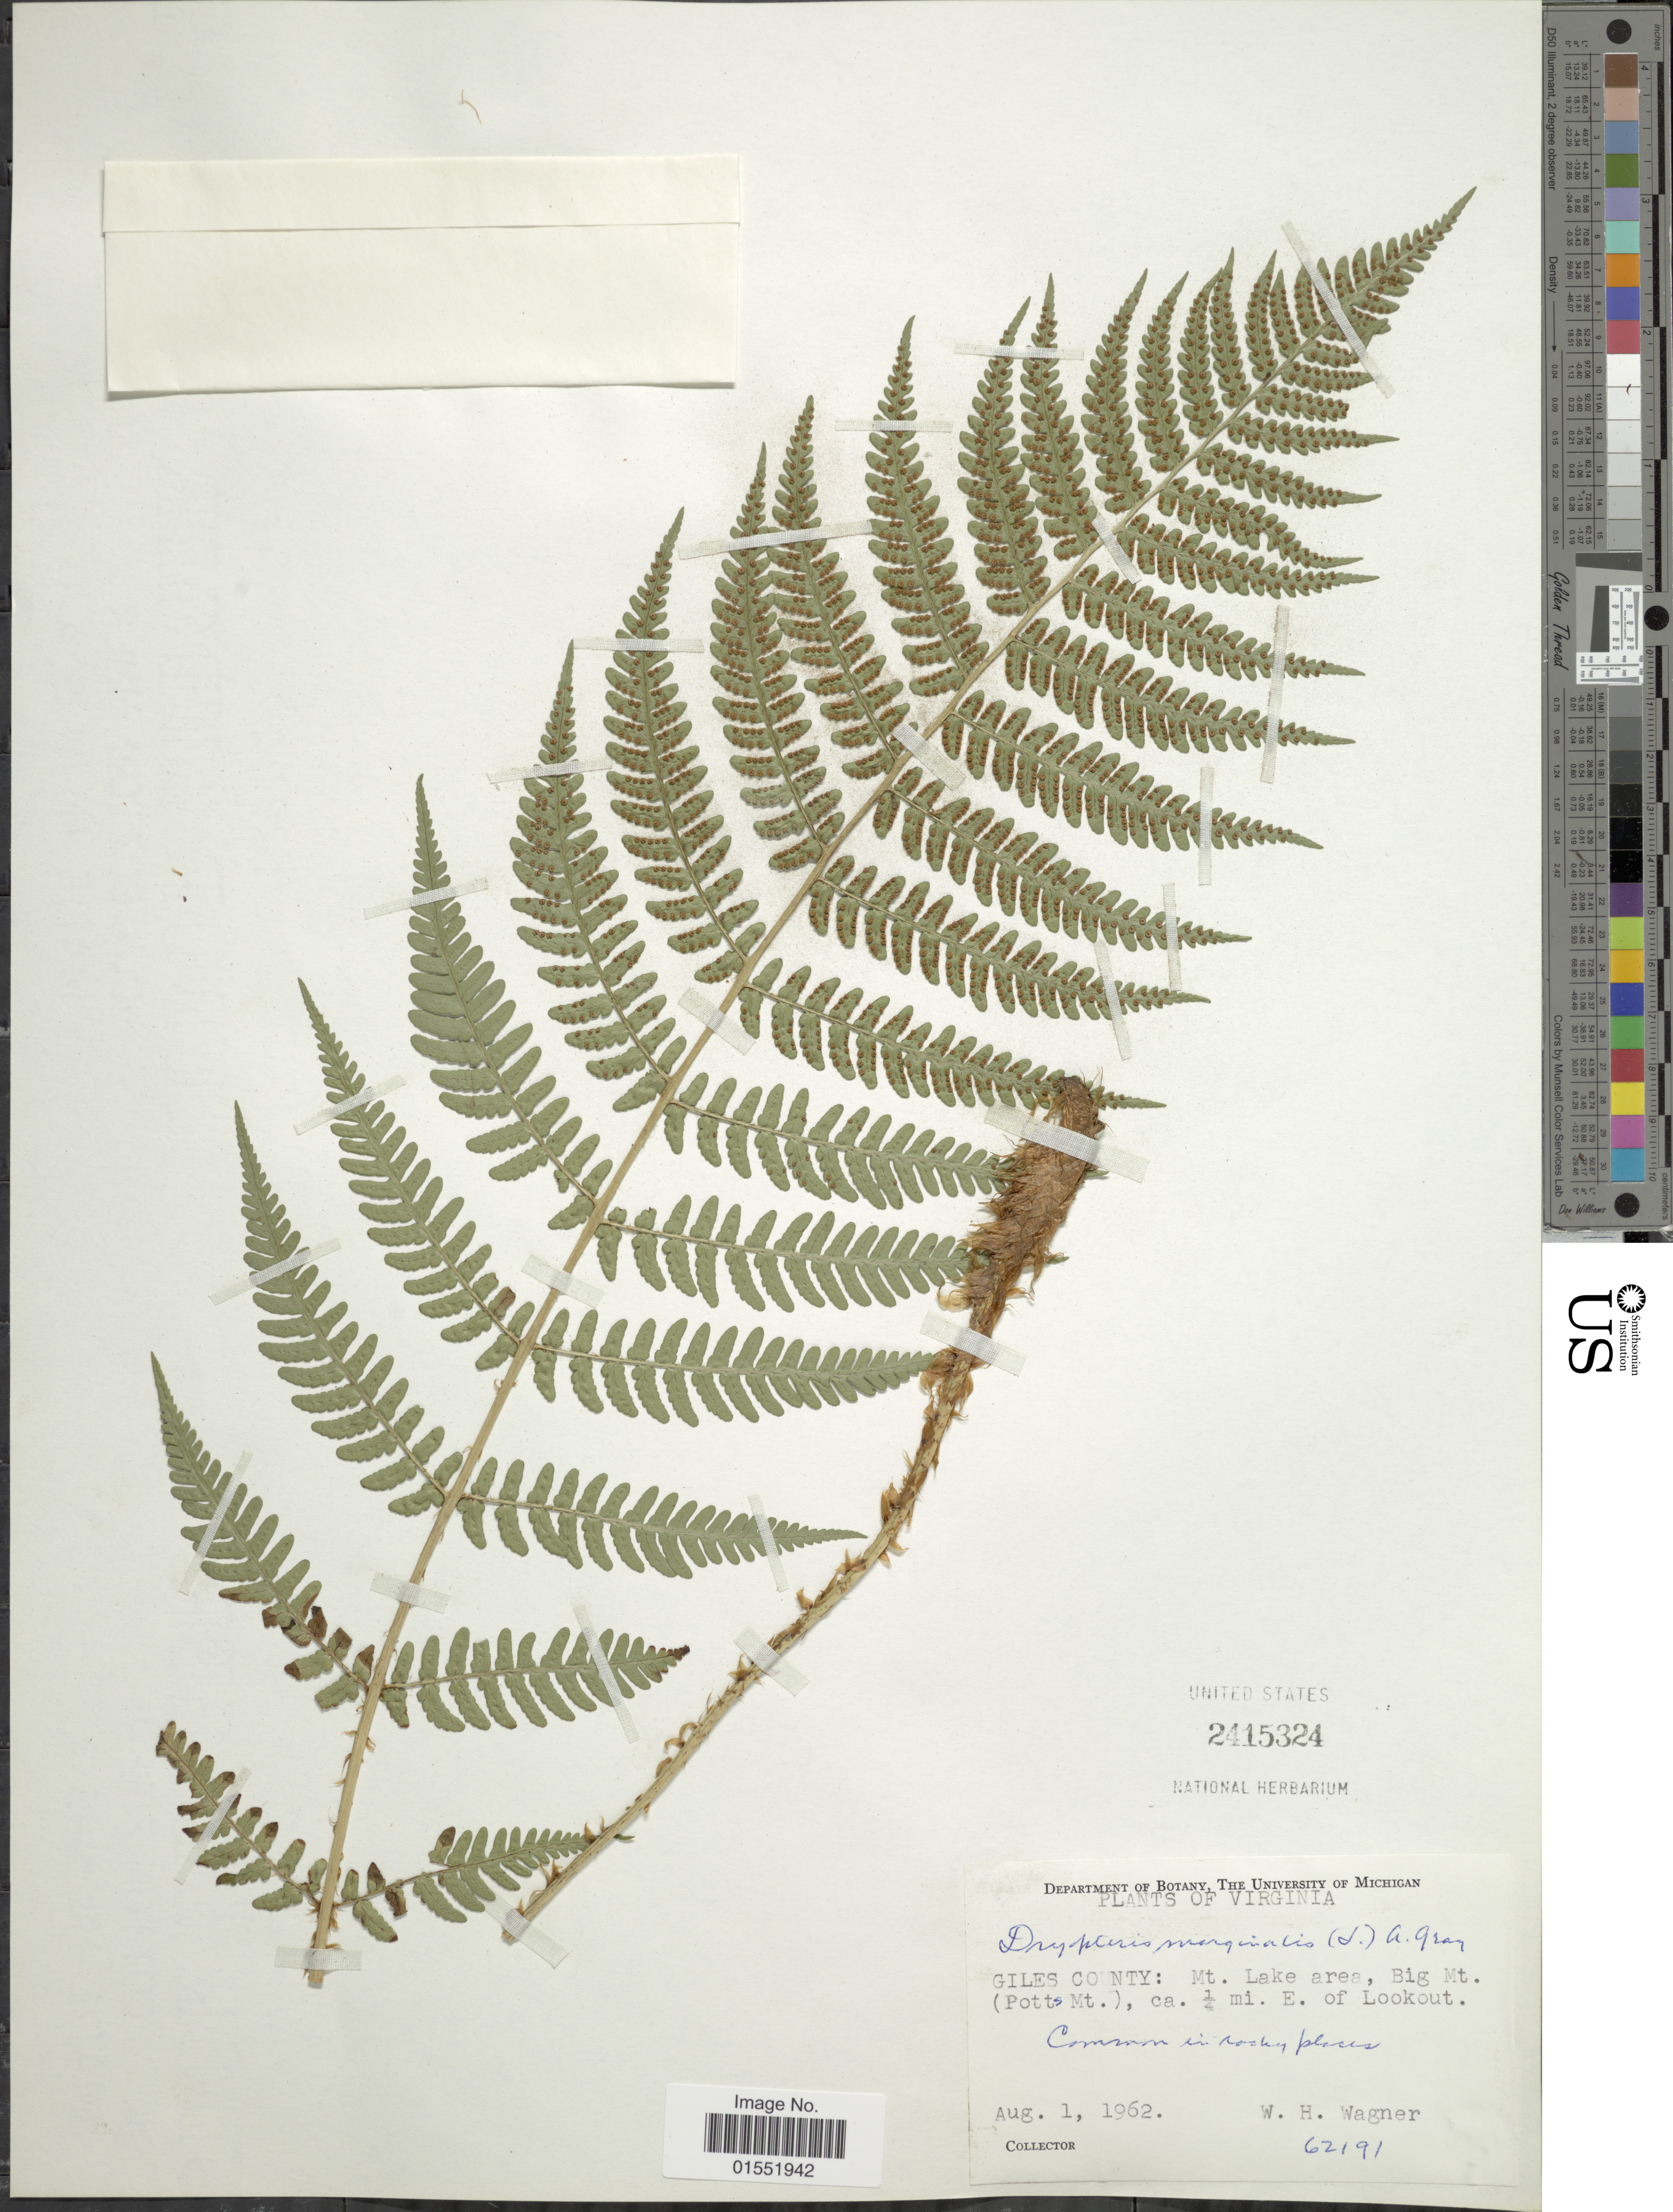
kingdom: Plantae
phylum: Tracheophyta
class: Polypodiopsida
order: Polypodiales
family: Dryopteridaceae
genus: Dryopteris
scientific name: Dryopteris marginalis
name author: (L.) A. Gray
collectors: W. H. Wagner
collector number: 62191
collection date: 1962-08-01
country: United States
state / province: Virginia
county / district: Giles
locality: Mt. Lake area, Big Mt. (Potts Mt.), ca. ¼ mi. E. of Lookout.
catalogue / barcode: US 2415324